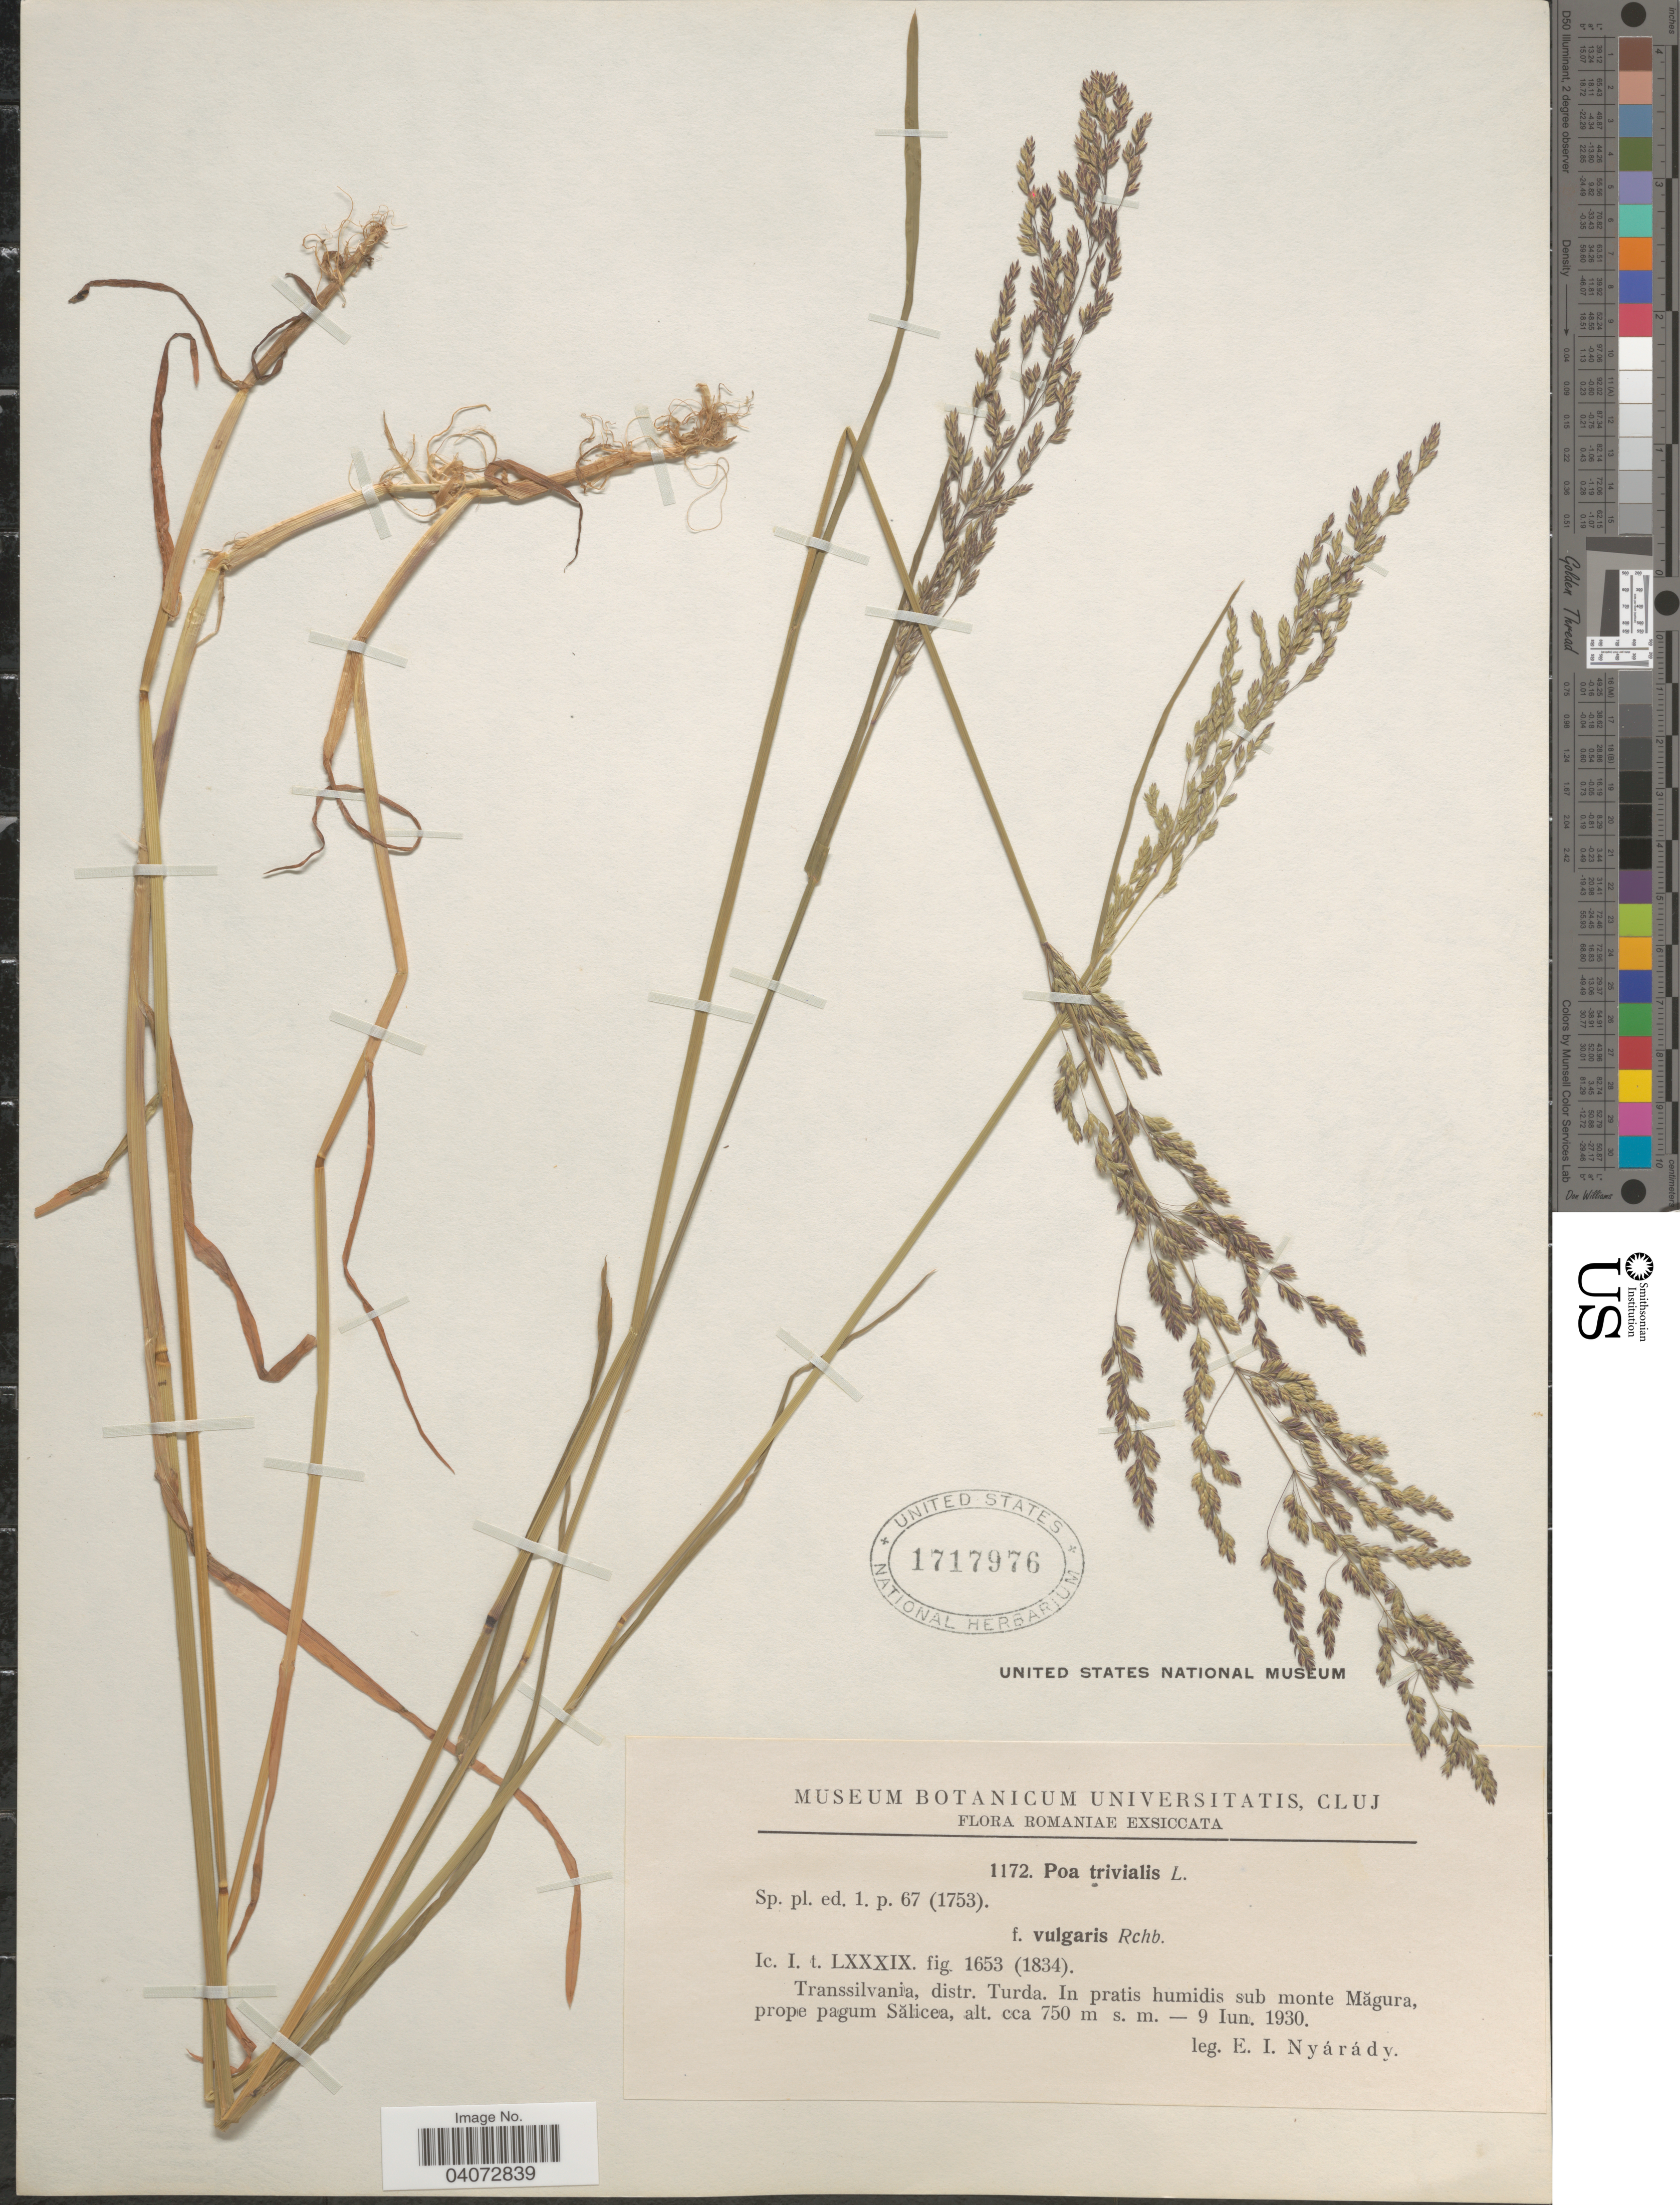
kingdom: Plantae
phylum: Tracheophyta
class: Liliopsida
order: Poales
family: Poaceae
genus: Poa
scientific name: Poa trivialis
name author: L.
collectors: E. Nyárády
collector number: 1172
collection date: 1930-06-09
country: Romania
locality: Transsilvania, distr. Turda. In pratis humidis sub monte Mǎgura, prope pagum Sǎlicea.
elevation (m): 750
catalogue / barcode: US 1717976